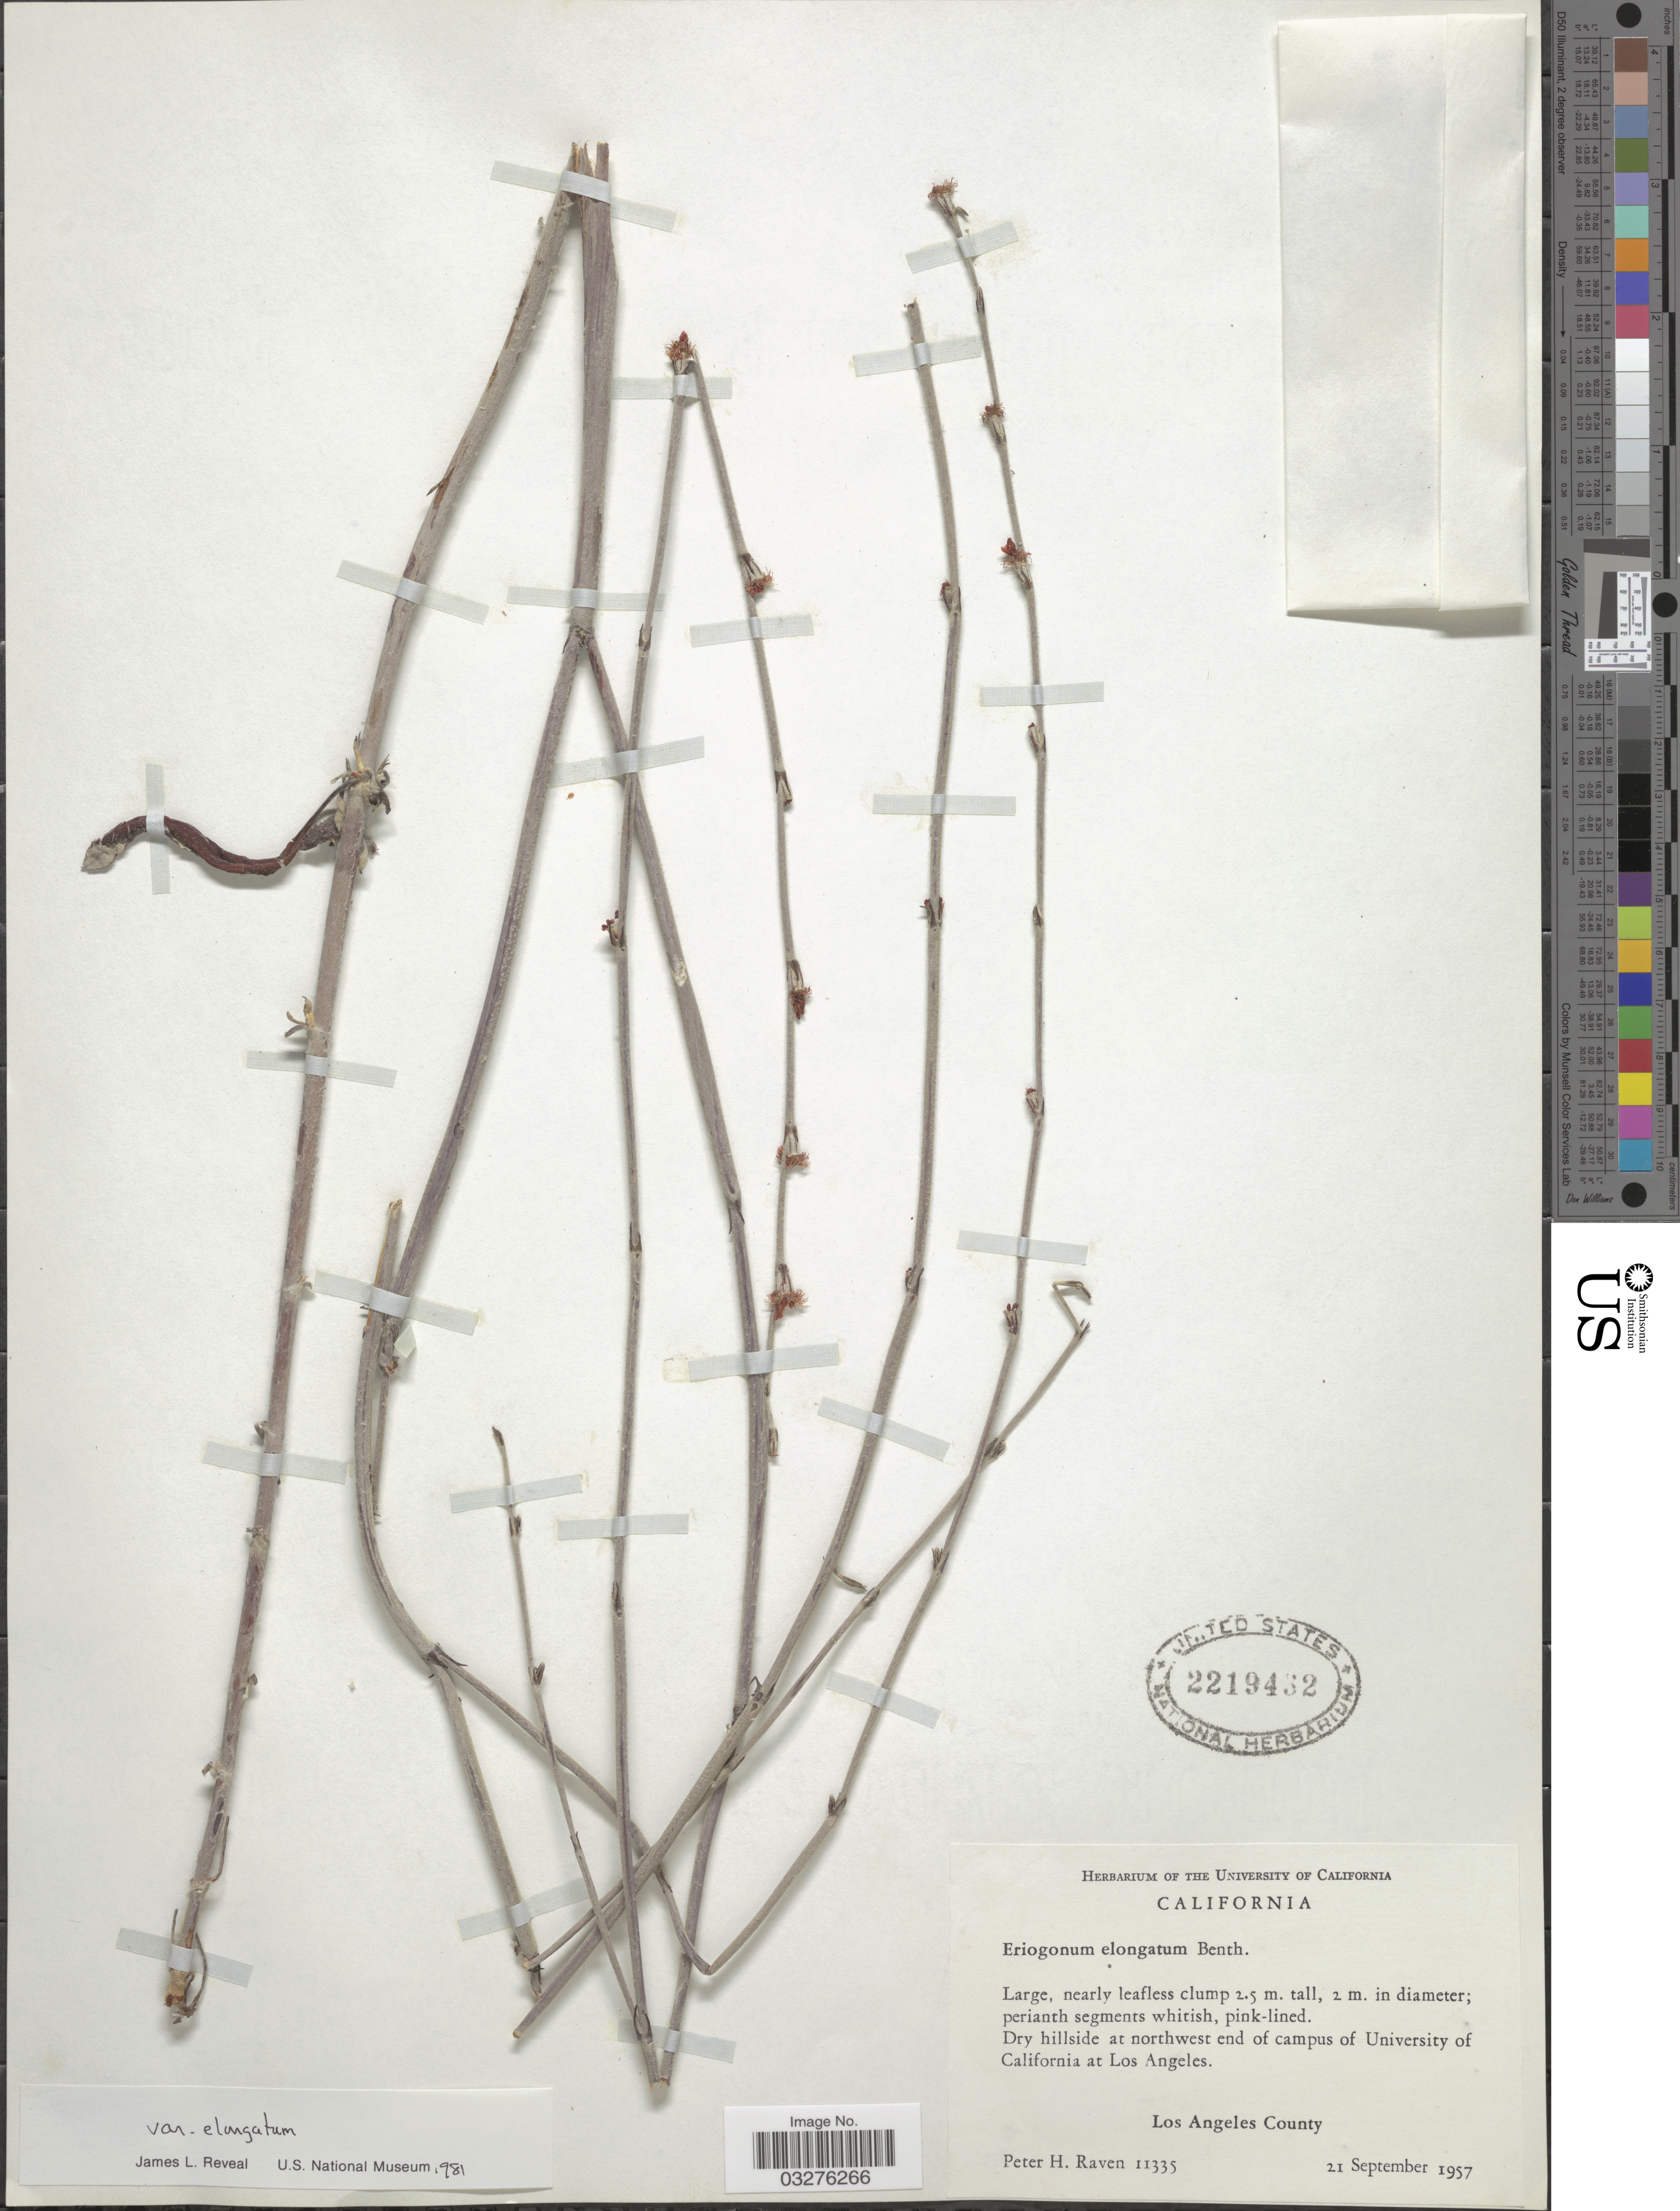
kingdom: Plantae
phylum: Tracheophyta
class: Magnoliopsida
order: Caryophyllales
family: Polygonaceae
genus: Eriogonum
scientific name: Eriogonum elongatum var. elongatum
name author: Benth.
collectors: P. Raven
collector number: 11335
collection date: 1957-09-21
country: United States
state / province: California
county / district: Los Angeles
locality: Dry hillside at northwest end of campus of University of California at Los Angeles. Los Angeles County.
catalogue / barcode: US 2219432